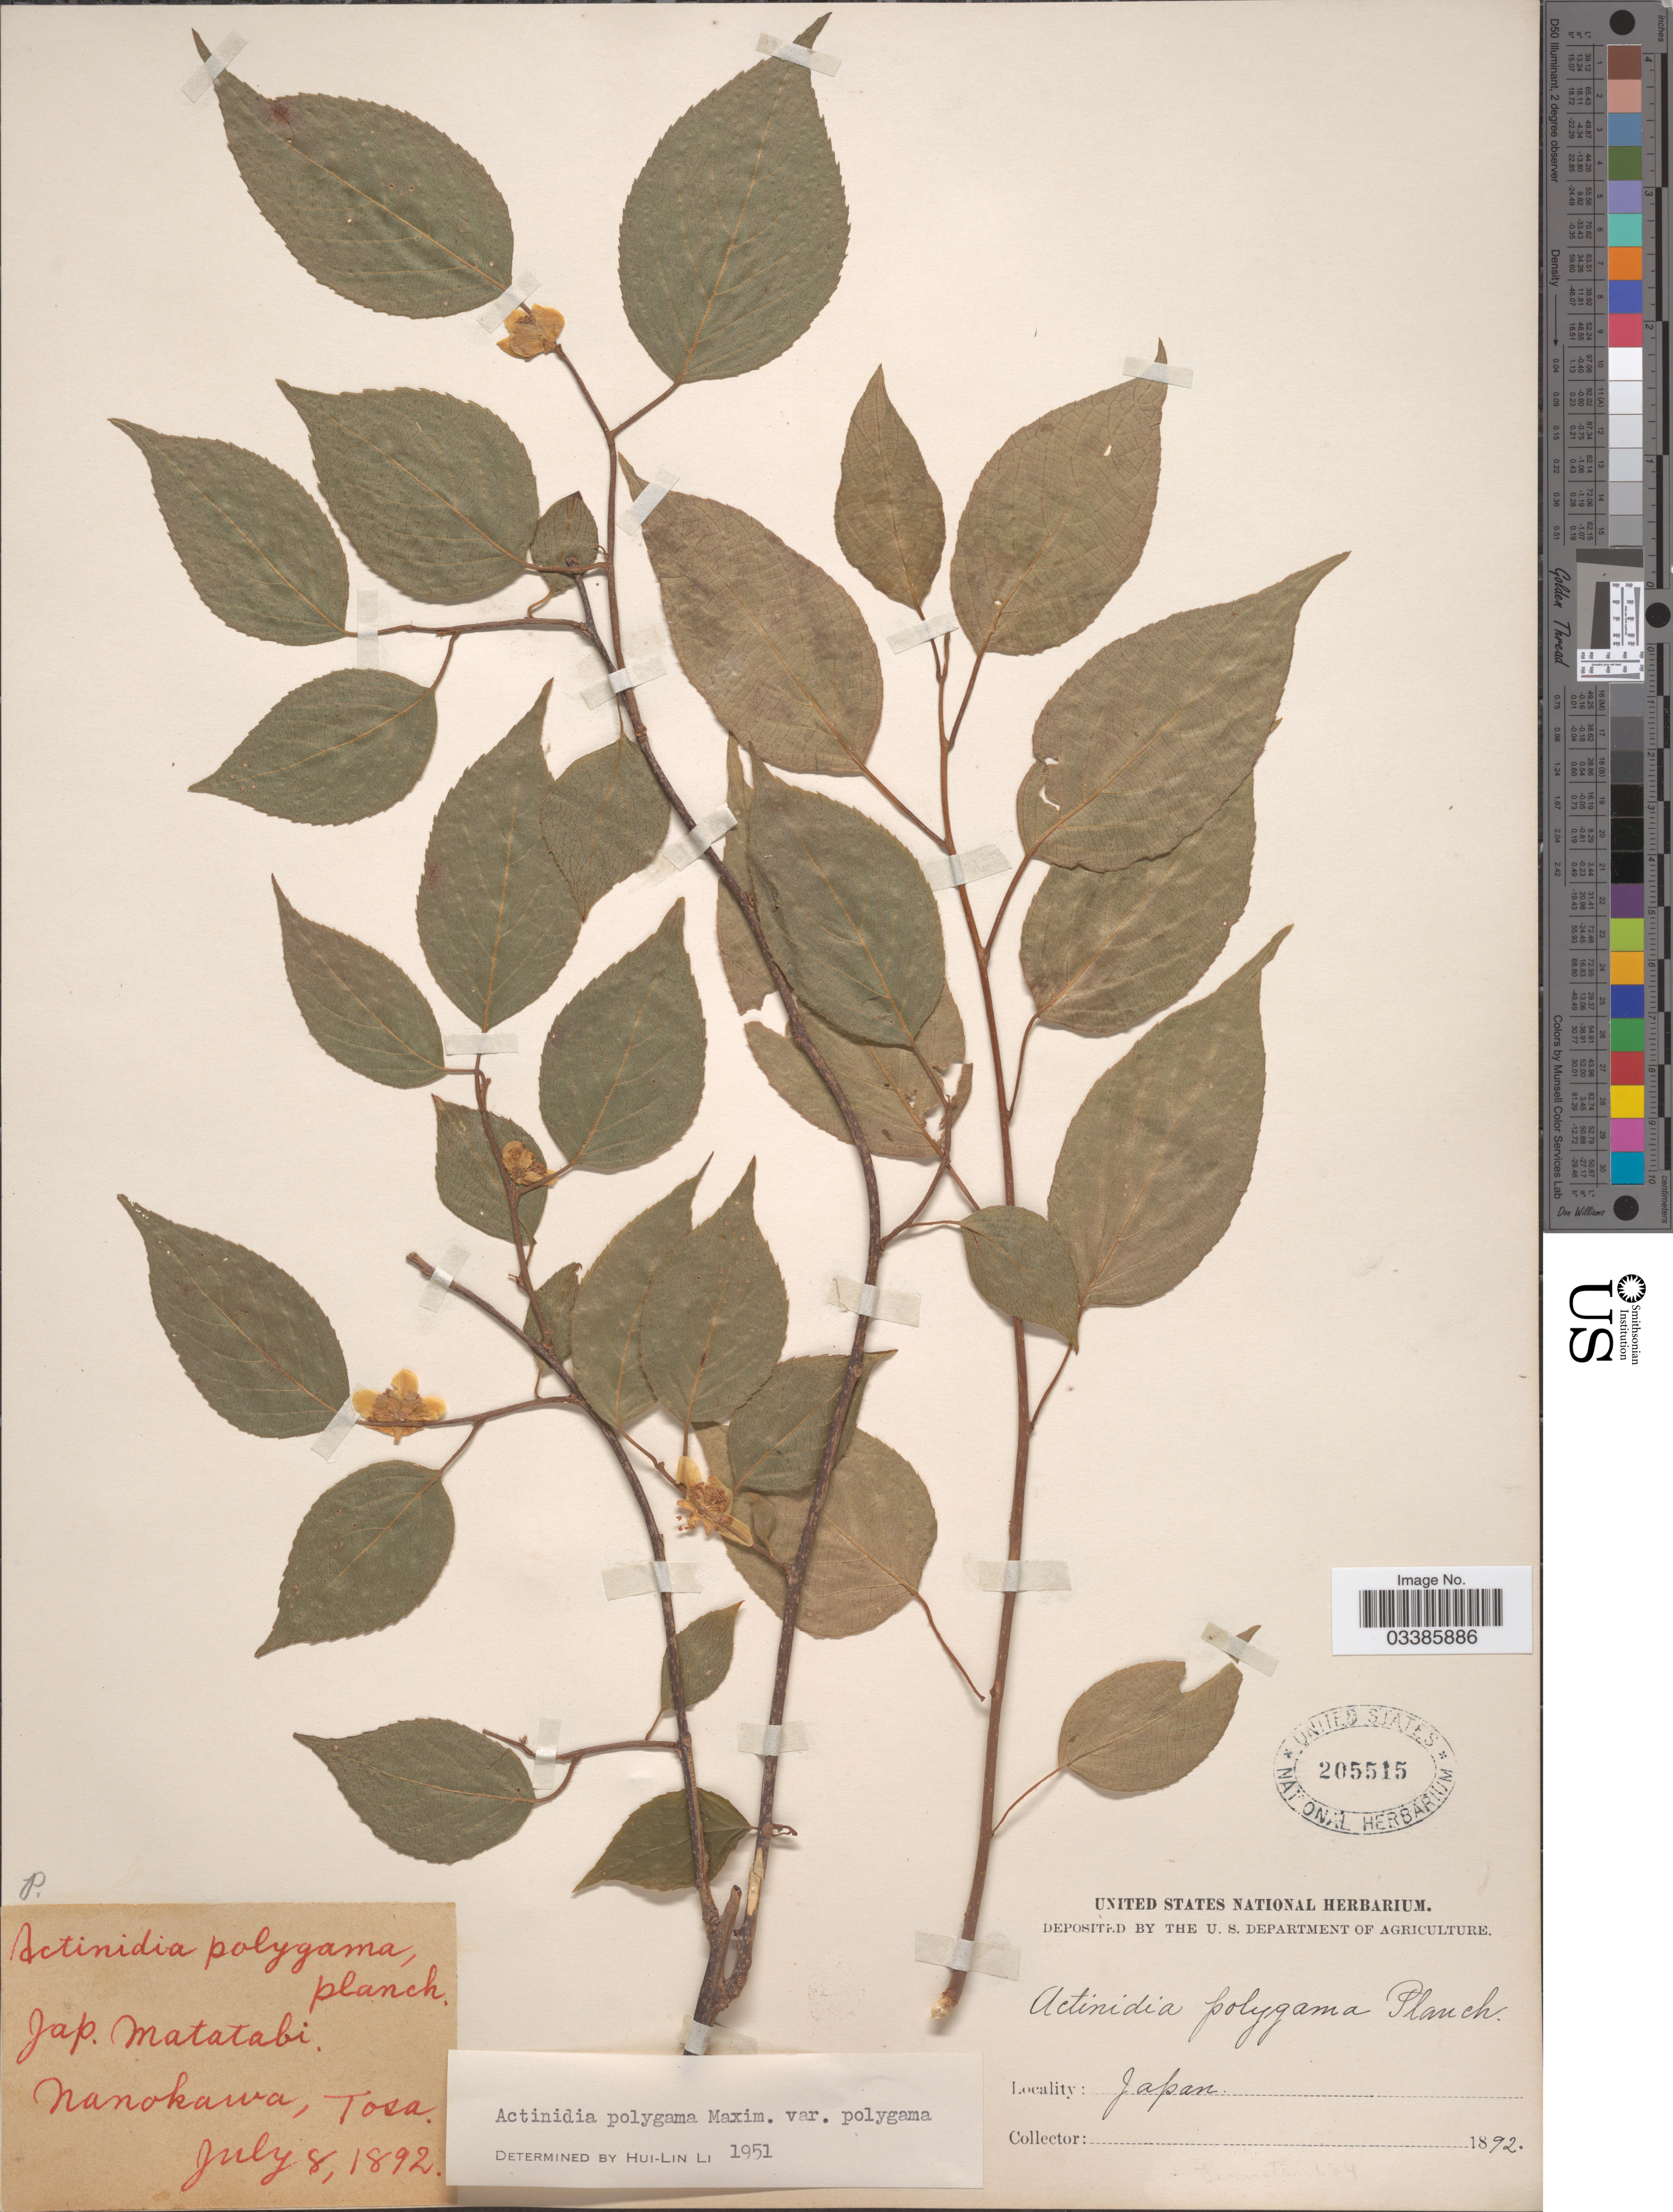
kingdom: Plantae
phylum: Tracheophyta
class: Magnoliopsida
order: Ericales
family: Actinidiaceae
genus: Actinidia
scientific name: Actinidia polygama var. polygama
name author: (Siebold & Zucc.) Planch. ex Maxim.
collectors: ex herb. United States National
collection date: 1892-07-08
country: Japan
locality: Nanokawa, Tosa.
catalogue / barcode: US 205515